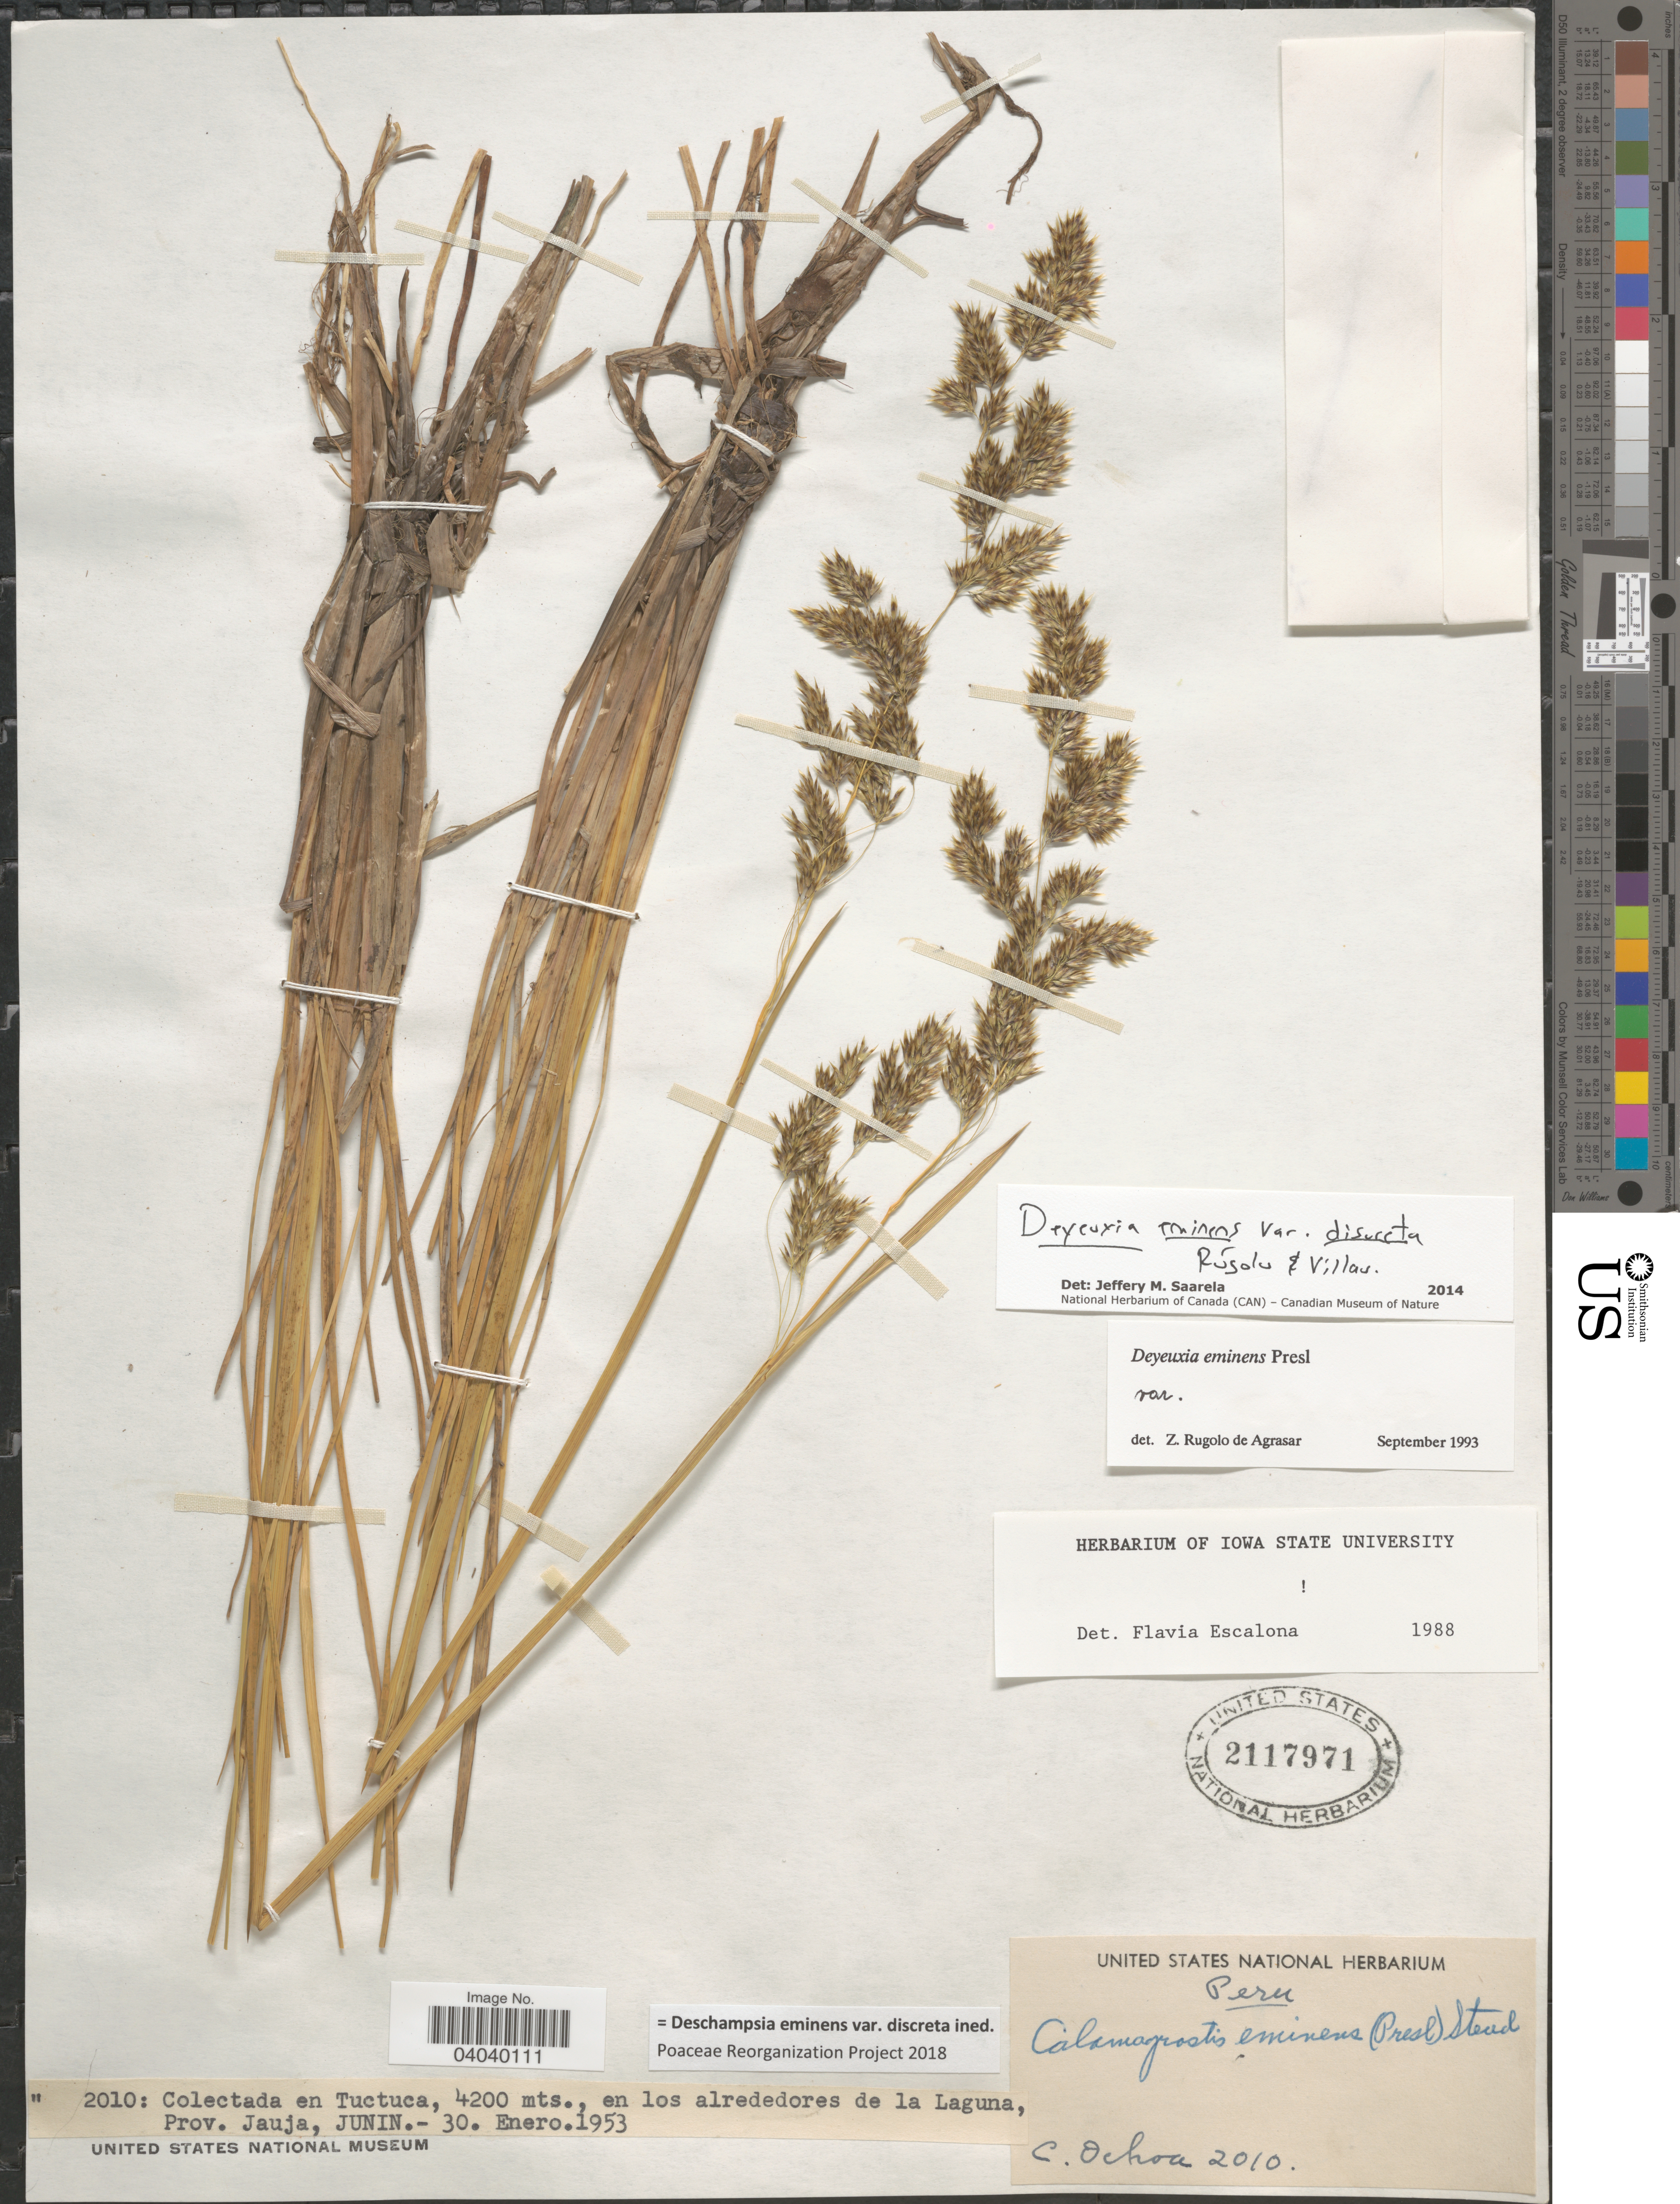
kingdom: Plantae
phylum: Tracheophyta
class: Liliopsida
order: Poales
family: Poaceae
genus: Deschampsia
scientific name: Deschampsia eminens var. discreta ined.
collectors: C. Ochoa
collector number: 2010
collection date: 1953-01-30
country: Peru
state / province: Junín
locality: Tuctuca, en los alrededores de la Laguna, Prov. Jauja, Junin.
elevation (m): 4200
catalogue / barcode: US 2117971